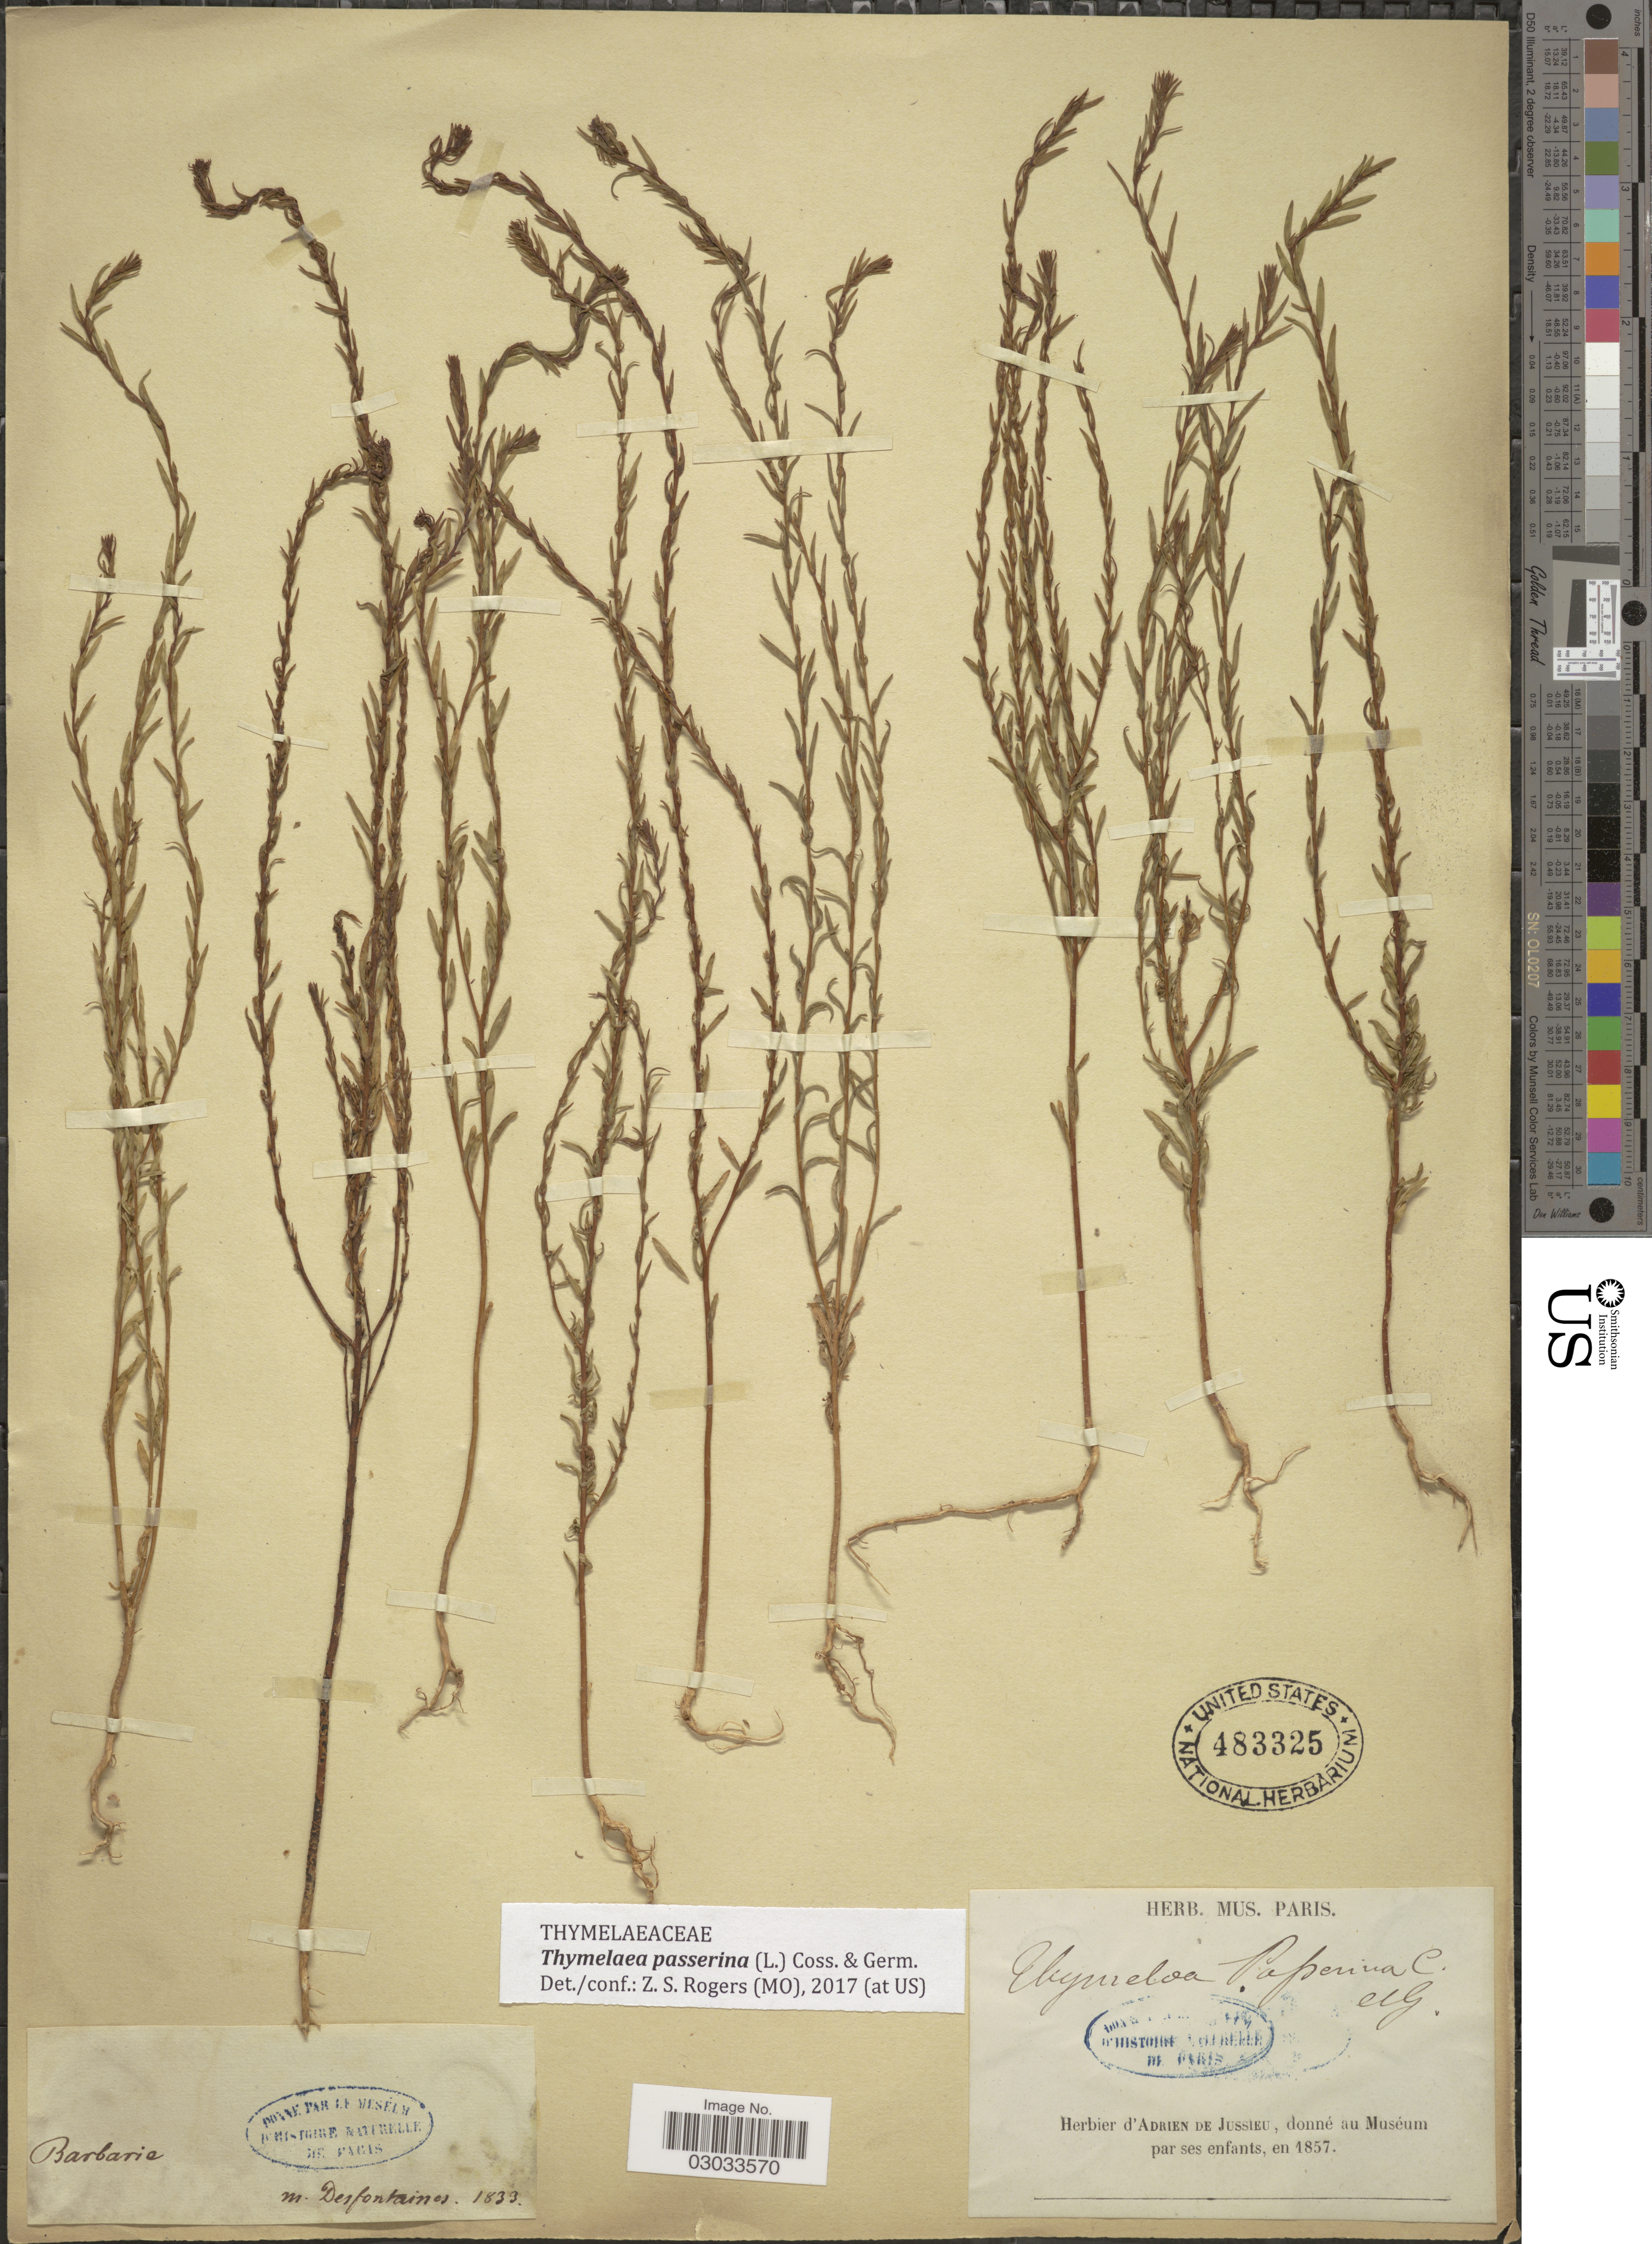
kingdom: Plantae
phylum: Tracheophyta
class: Magnoliopsida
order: Malvales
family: Thymelaeaceae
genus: Thymelaea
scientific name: Thymelaea passerina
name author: (L.) Coss. & Germ.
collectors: Desfontaines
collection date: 1833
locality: Barbarie.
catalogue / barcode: US 483325